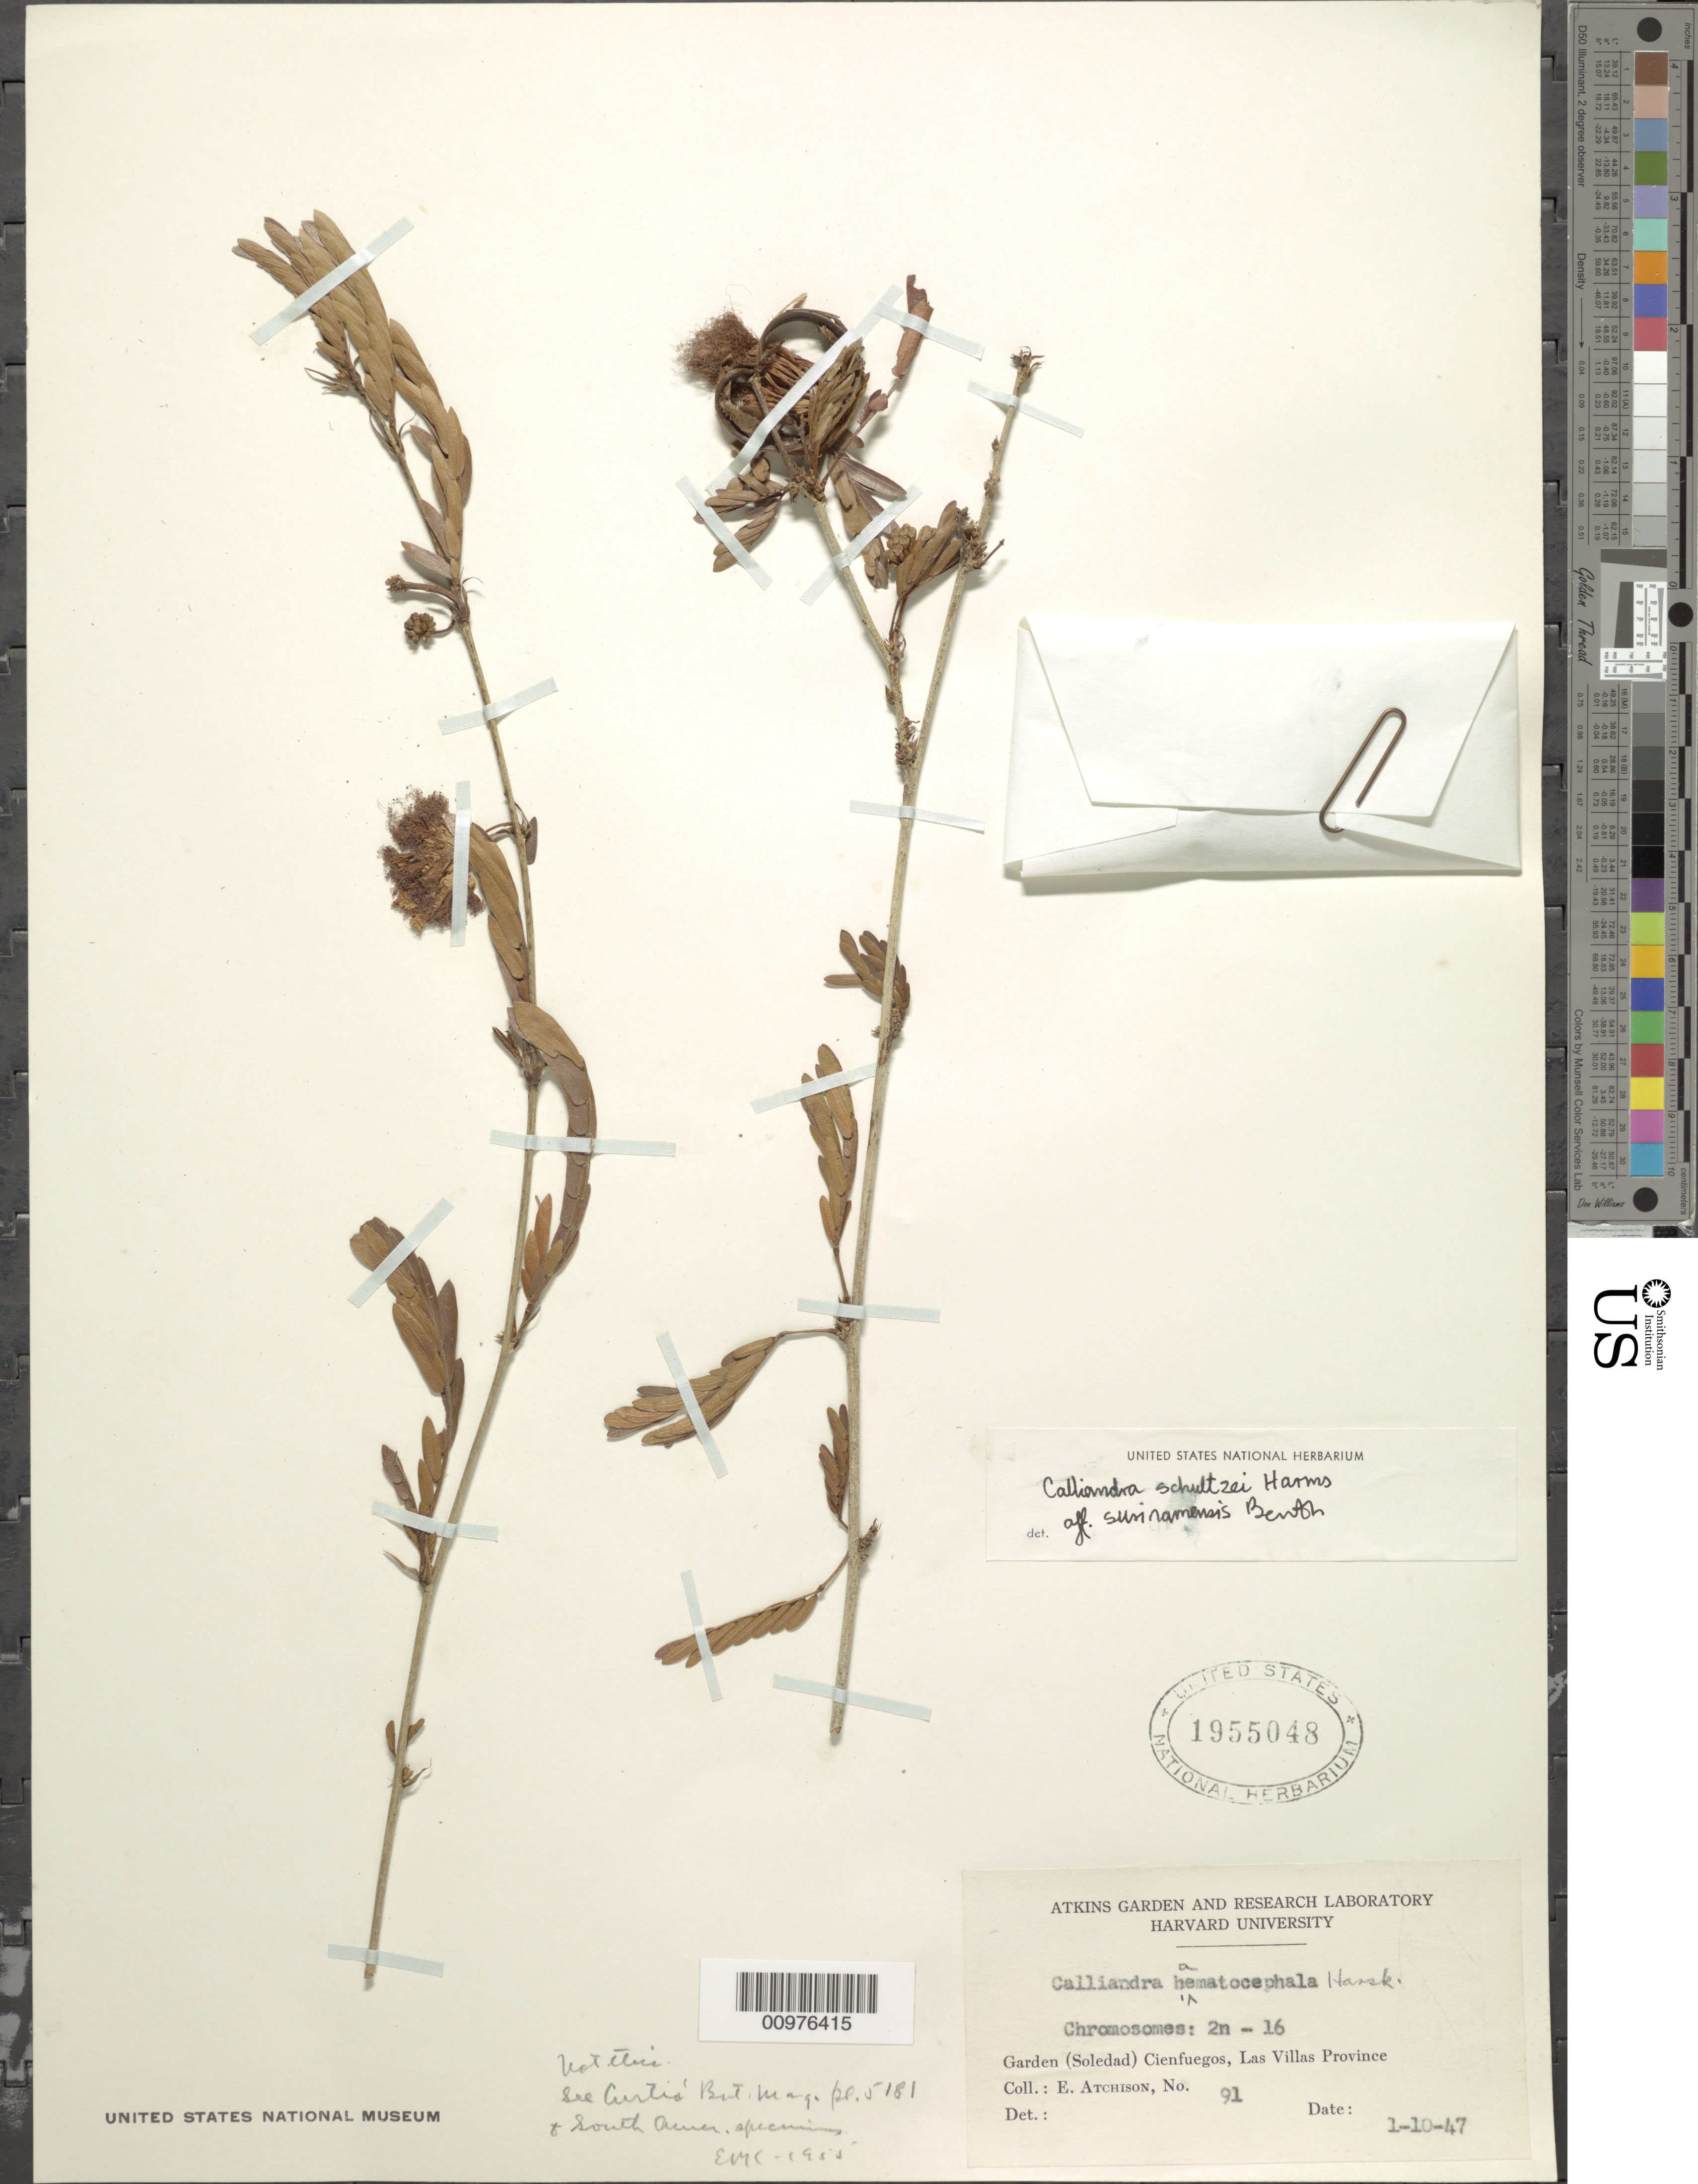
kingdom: Plantae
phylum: Tracheophyta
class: Magnoliopsida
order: Fabales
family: Fabaceae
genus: Calliandra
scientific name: Calliandra schultzei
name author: Harms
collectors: E. Atchison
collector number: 91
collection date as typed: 01 Oct 1947 or 10 Jan 1947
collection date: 1947-01-10 or 1947-10-01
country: Cuba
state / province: Cienfuegos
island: Cuba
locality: Soledad, Cienfuegos las villas province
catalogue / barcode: US 1955048